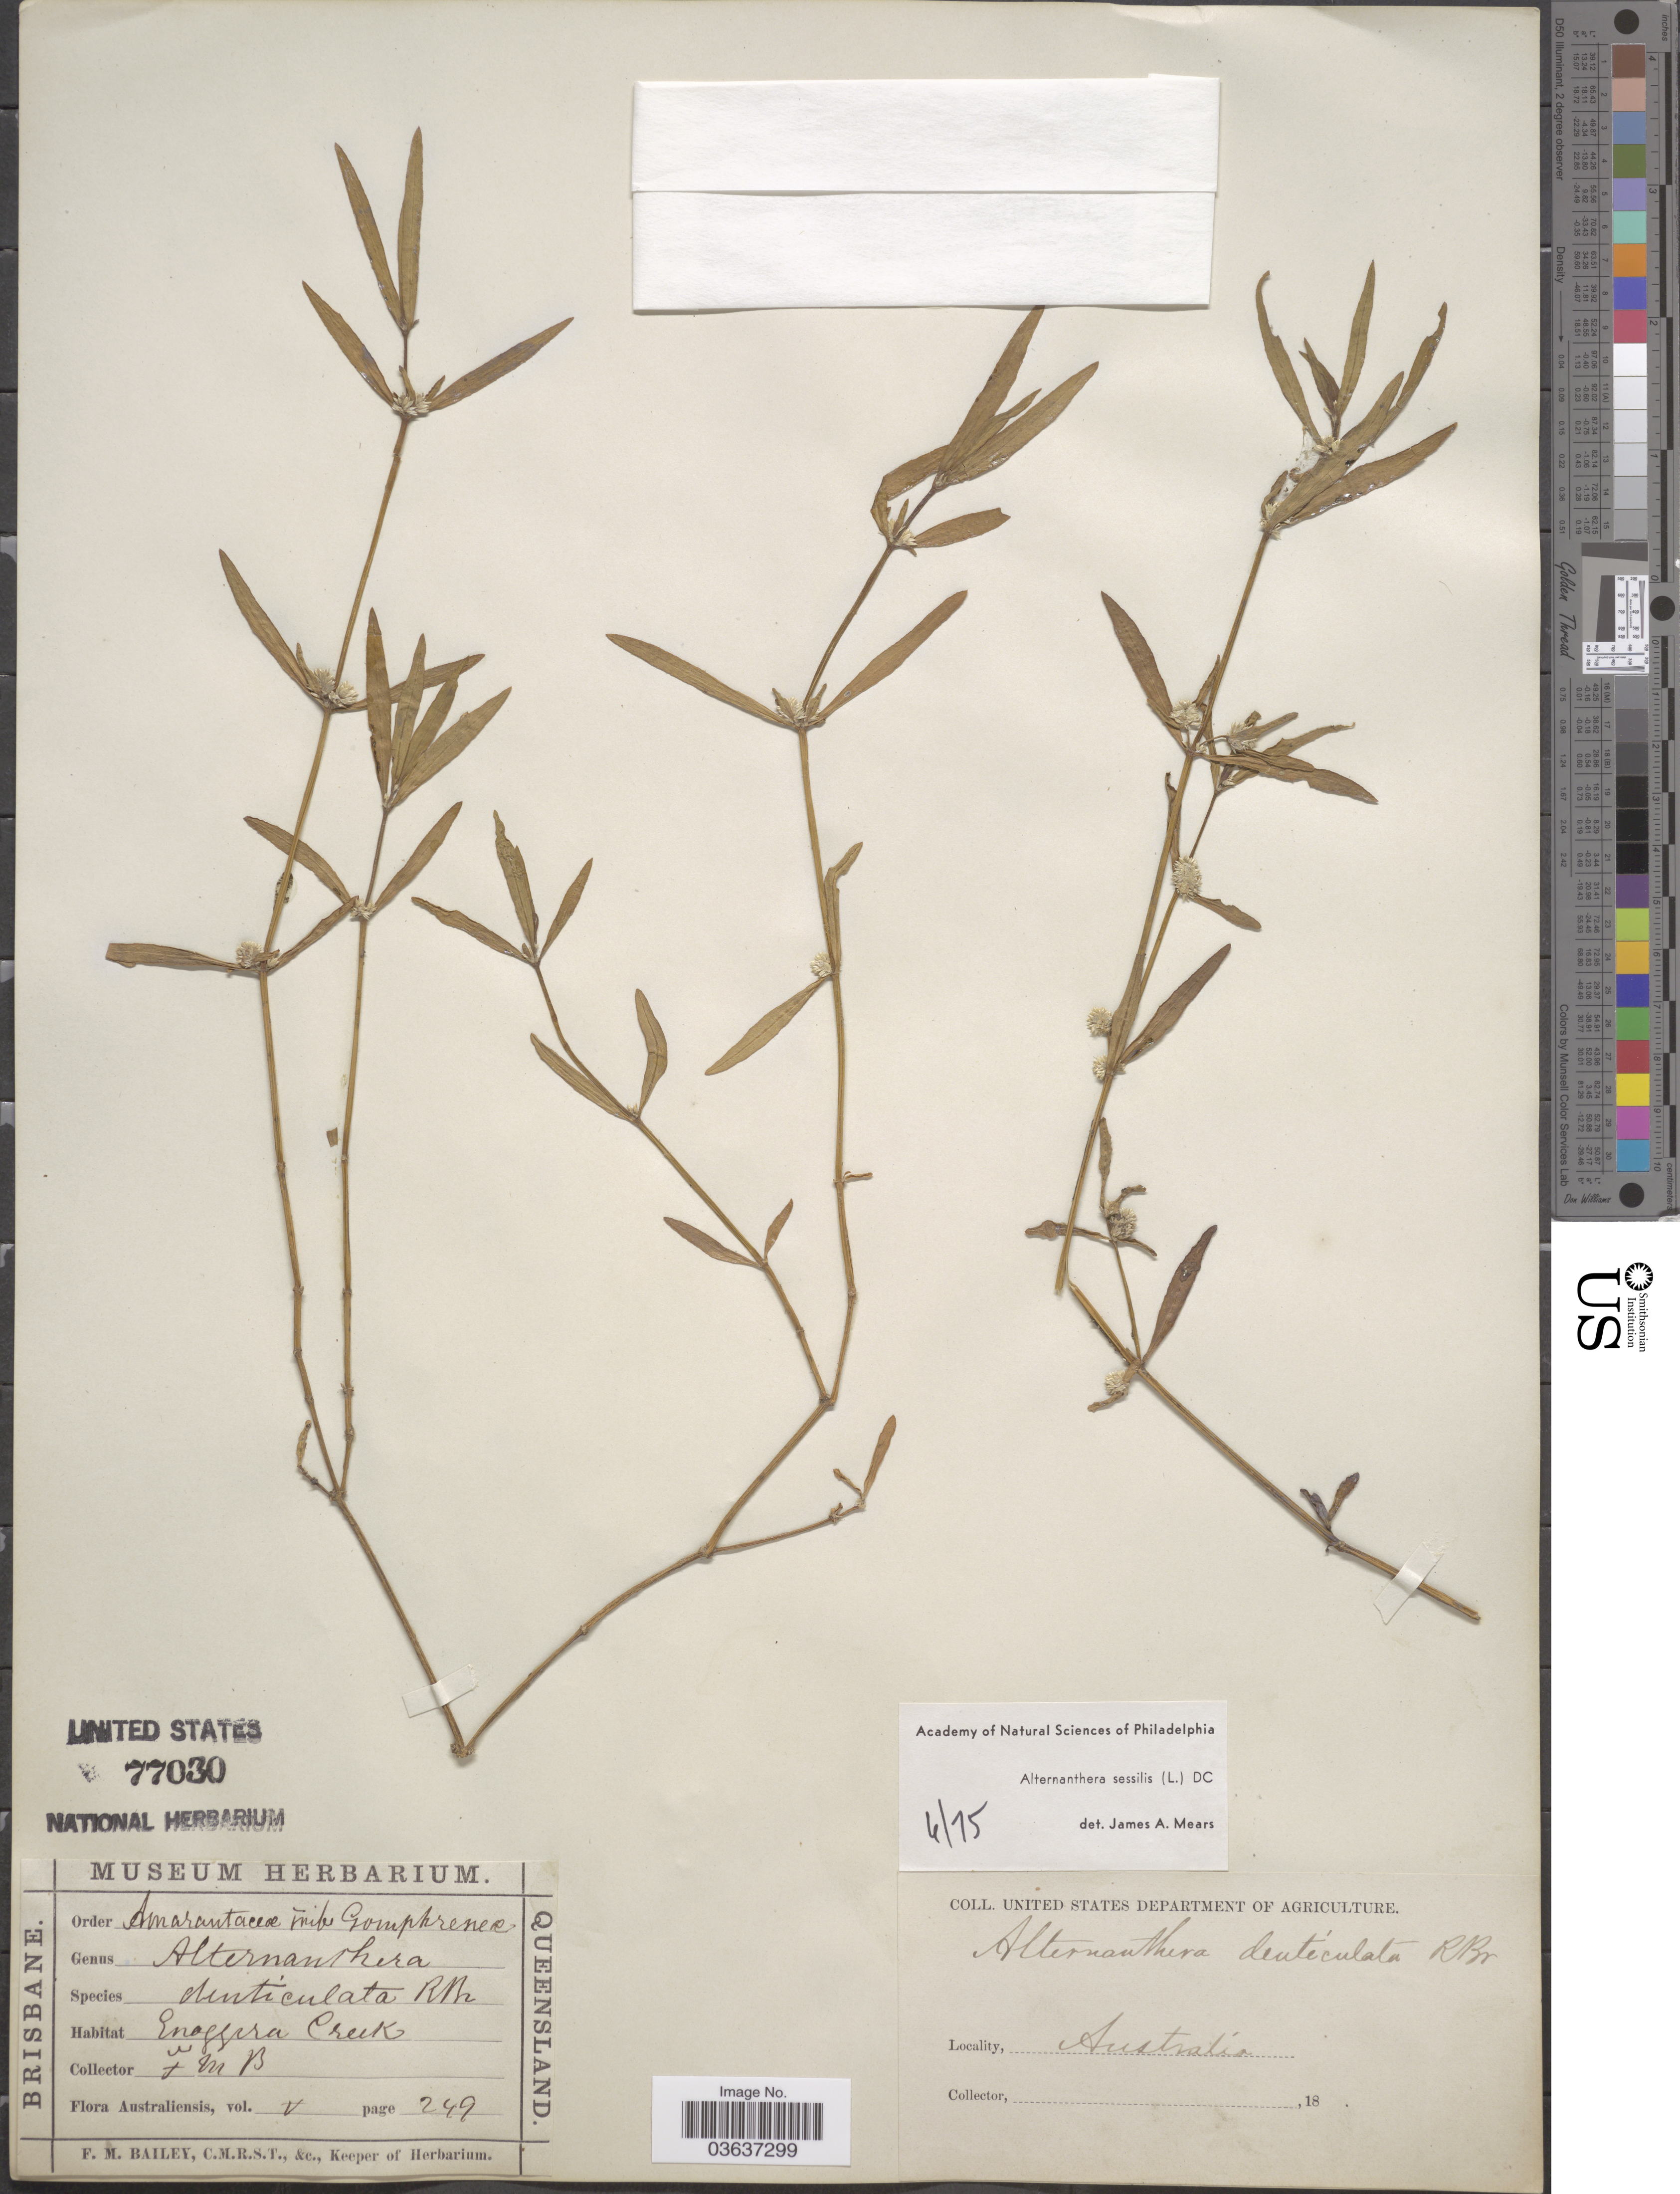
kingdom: Plantae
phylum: Tracheophyta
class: Magnoliopsida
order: Caryophyllales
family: Amaranthaceae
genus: Alternanthera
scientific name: Alternanthera sessilis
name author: (L.) DC.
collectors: F. M. Bailey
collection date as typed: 18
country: Australia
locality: Enoggera Creek.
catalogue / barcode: US 77030